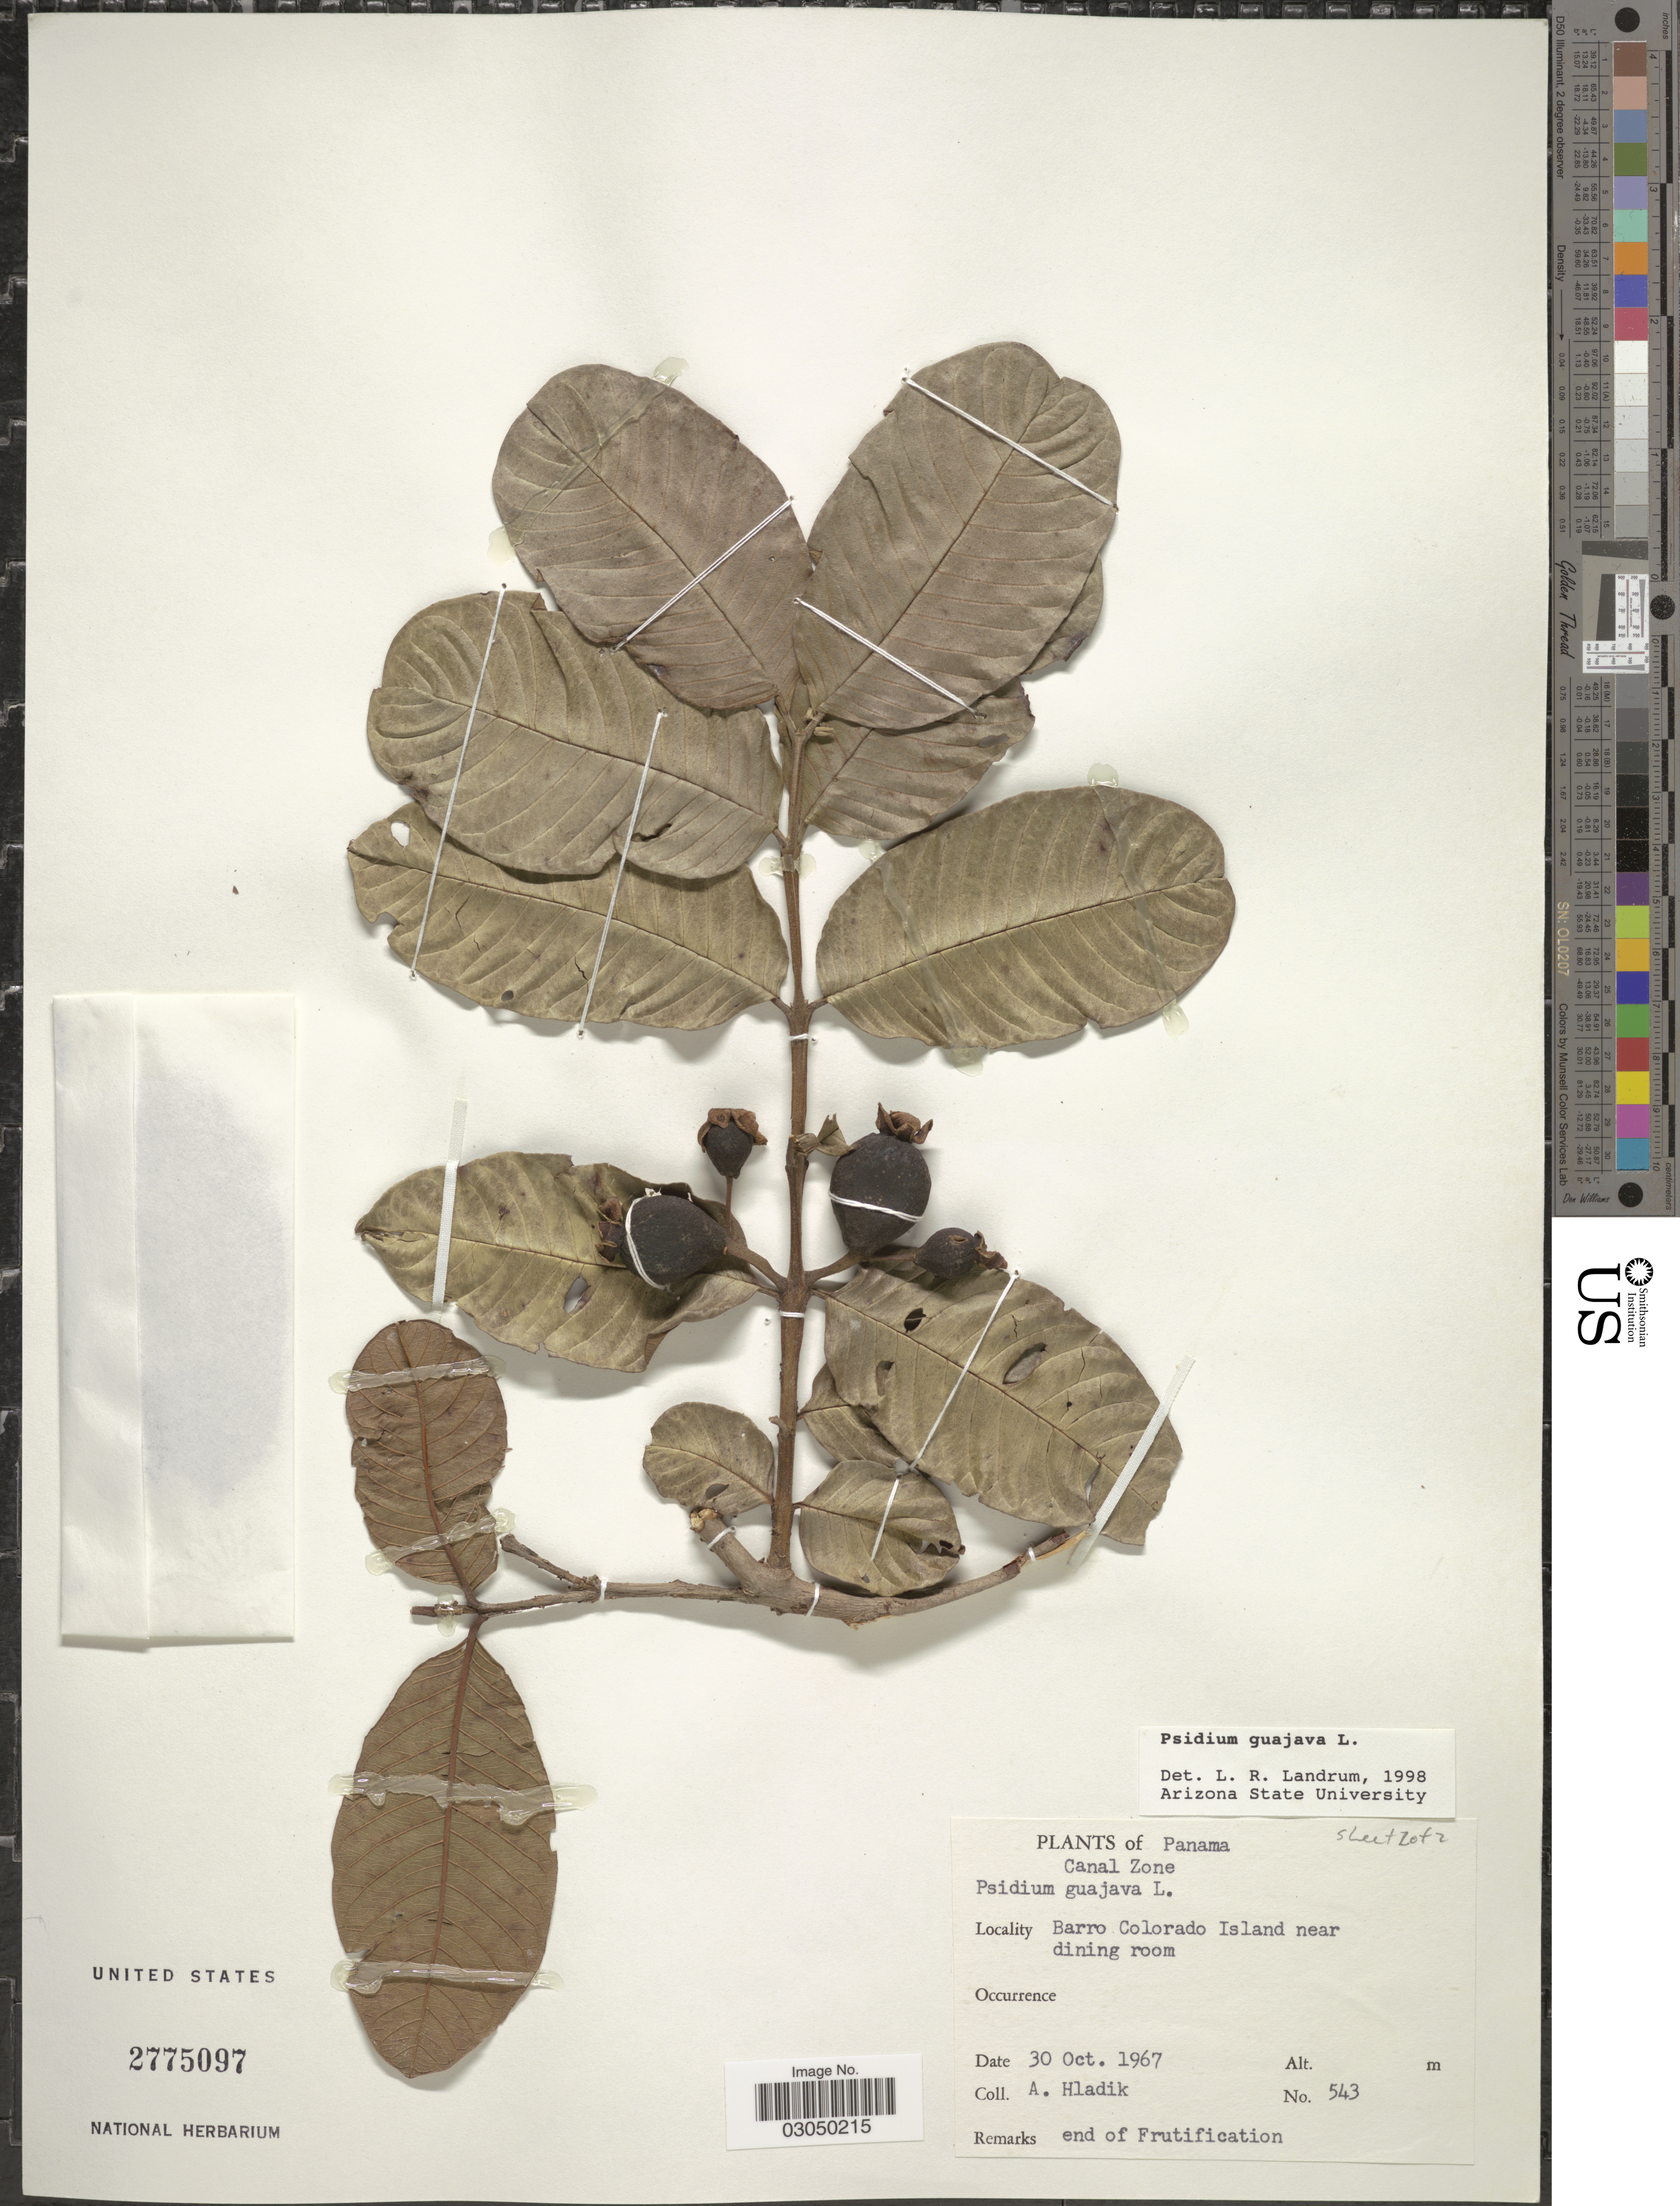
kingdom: Plantae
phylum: Tracheophyta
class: Magnoliopsida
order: Myrtales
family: Myrtaceae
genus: Psidium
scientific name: Psidium guajava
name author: L.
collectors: A. Hladik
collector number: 543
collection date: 1967-10-30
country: Panama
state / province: Panamá Oeste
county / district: Canal Zone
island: Barro Colorado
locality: Canal Zone. Barro Colorado Island near dining room.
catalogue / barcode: US 2775097